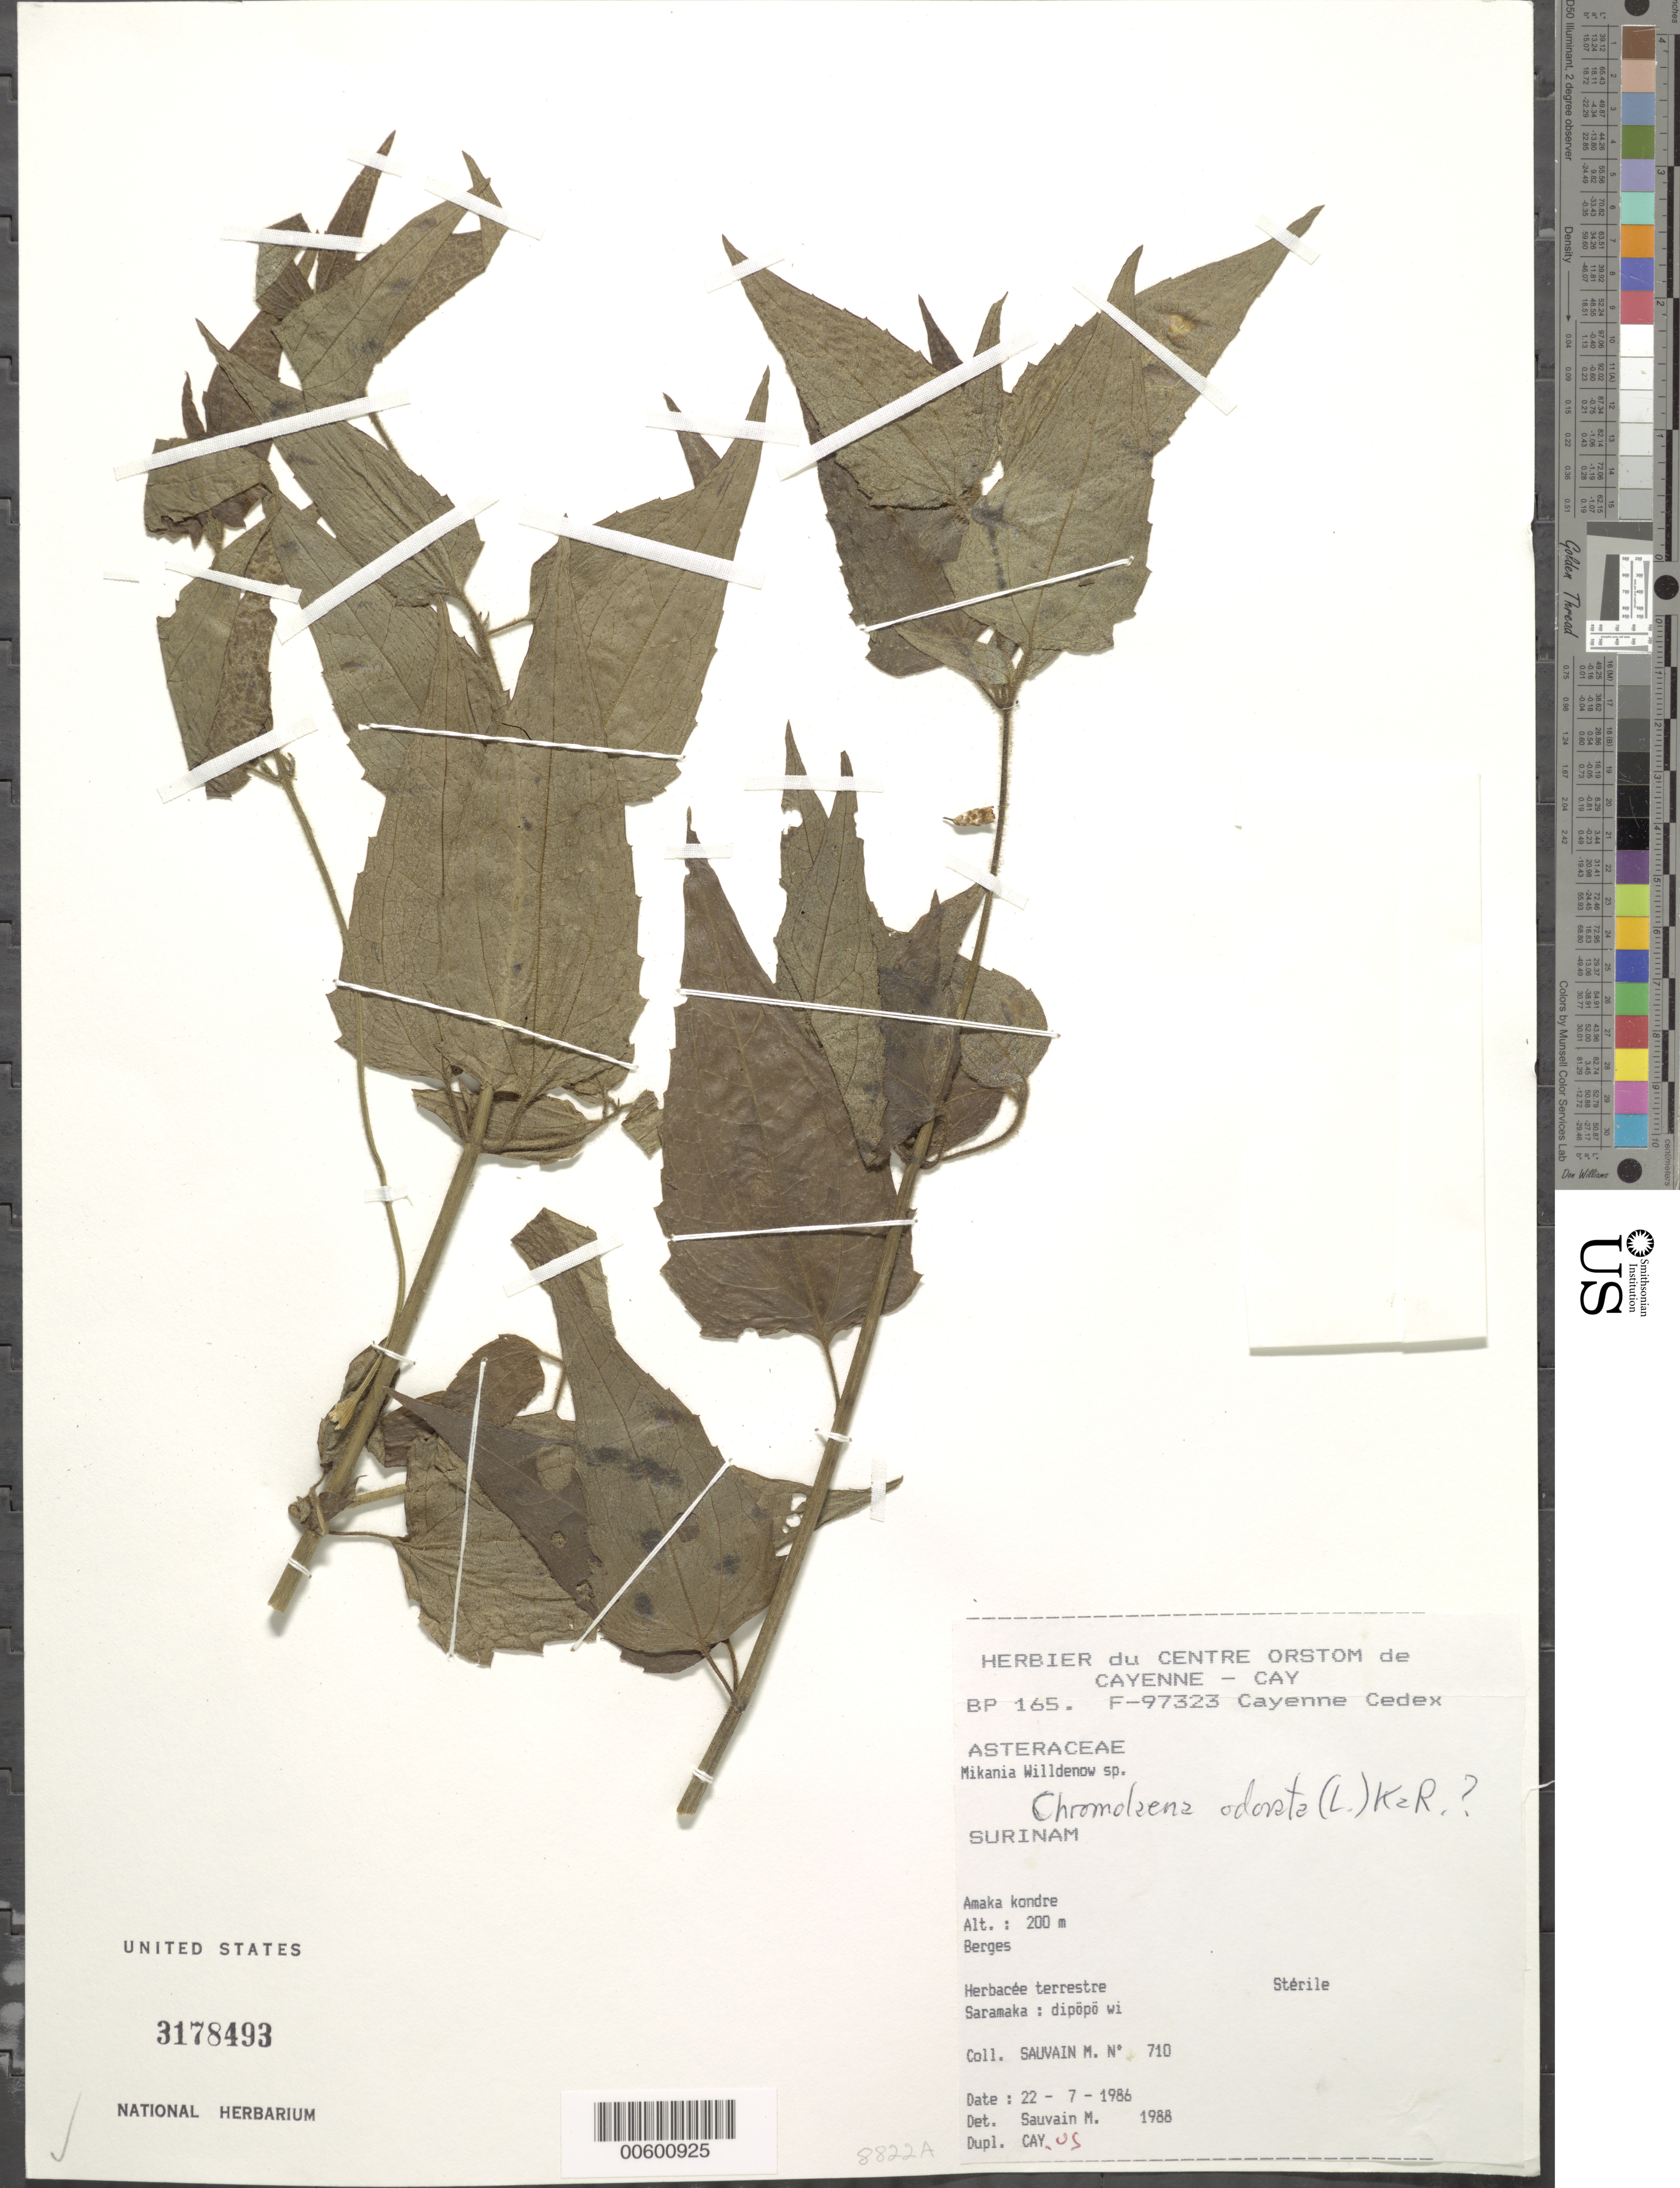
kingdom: Plantae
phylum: Tracheophyta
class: Magnoliopsida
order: Asterales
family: Asteraceae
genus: Chromolaena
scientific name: Chromolaena odorata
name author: (L.) R.M. King & H. Rob.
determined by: Sauvain, M.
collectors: M. Sauvain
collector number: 710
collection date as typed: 22-Jul-86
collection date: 1986-07-22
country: Suriname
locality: Amaka kondre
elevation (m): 200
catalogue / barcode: US 3178493